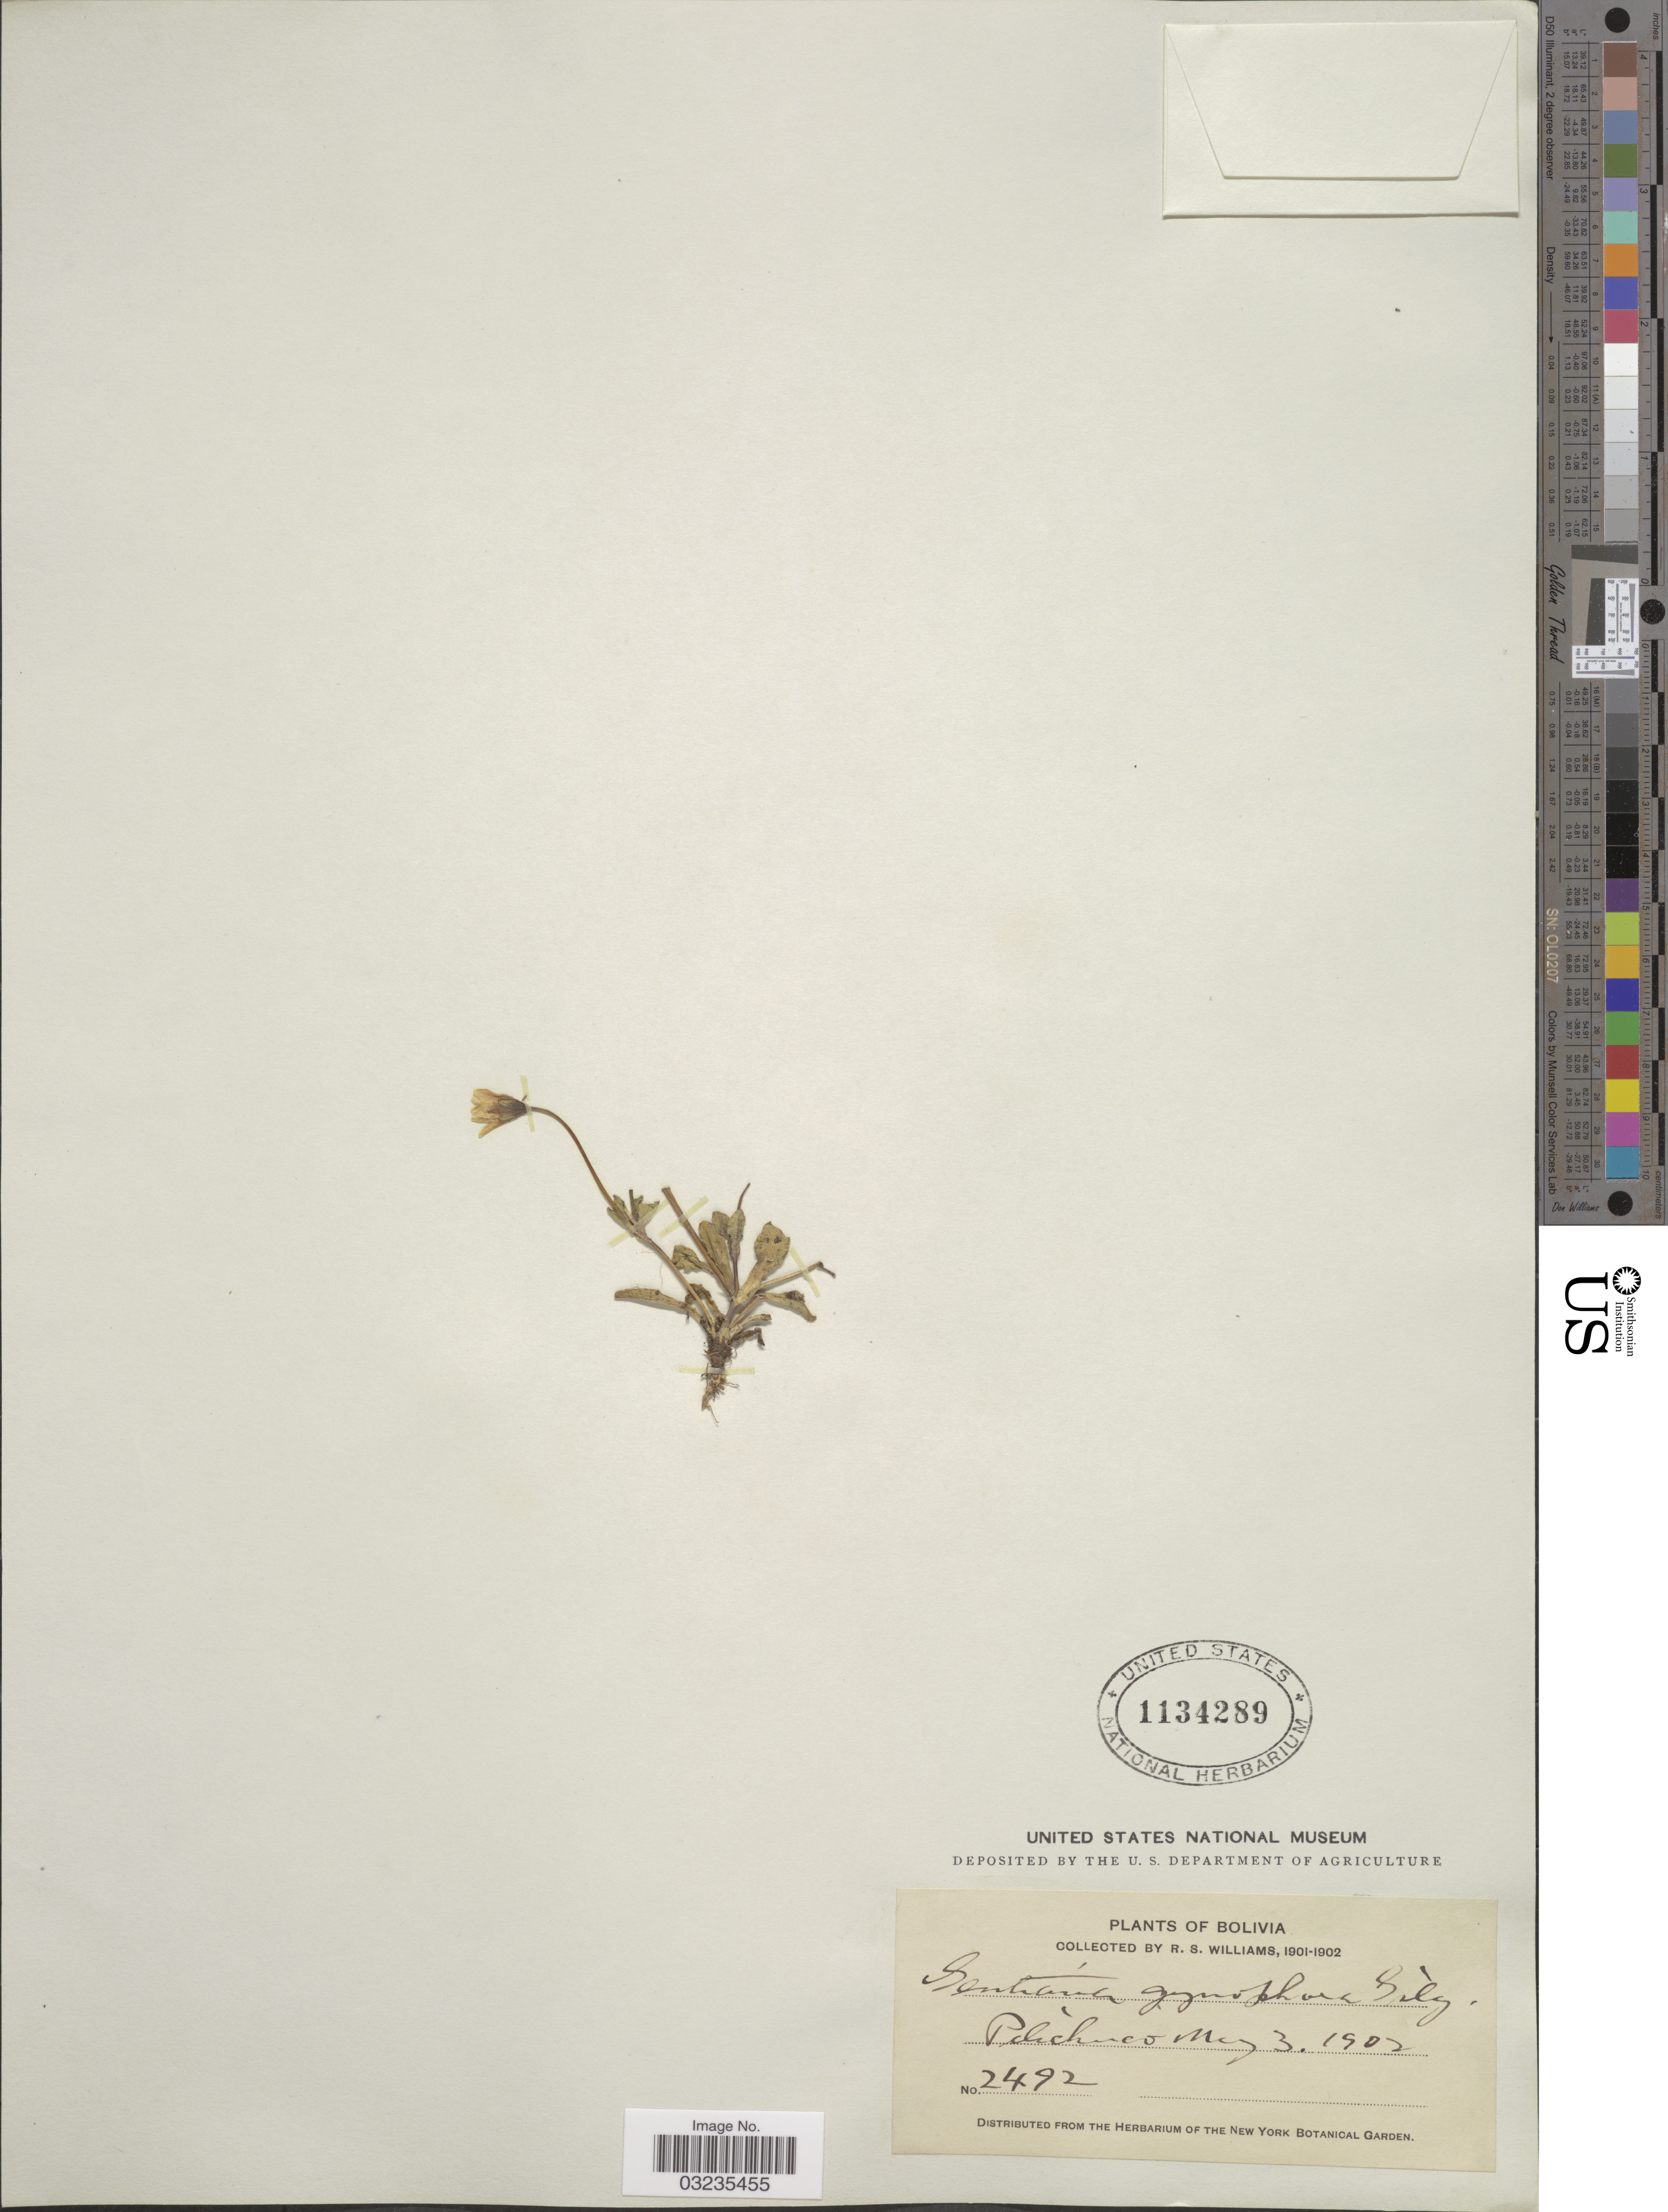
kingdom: Plantae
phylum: Tracheophyta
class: Magnoliopsida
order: Gentianales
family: Gentianaceae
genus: Gentiana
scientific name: Gentiana gynophora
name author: Gilg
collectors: R. S. Williams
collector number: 2492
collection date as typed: May 3, '02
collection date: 1902-05-03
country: Bolivia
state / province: La Paz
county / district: Franz Tamayo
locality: Pelechuco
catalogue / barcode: US 1134289